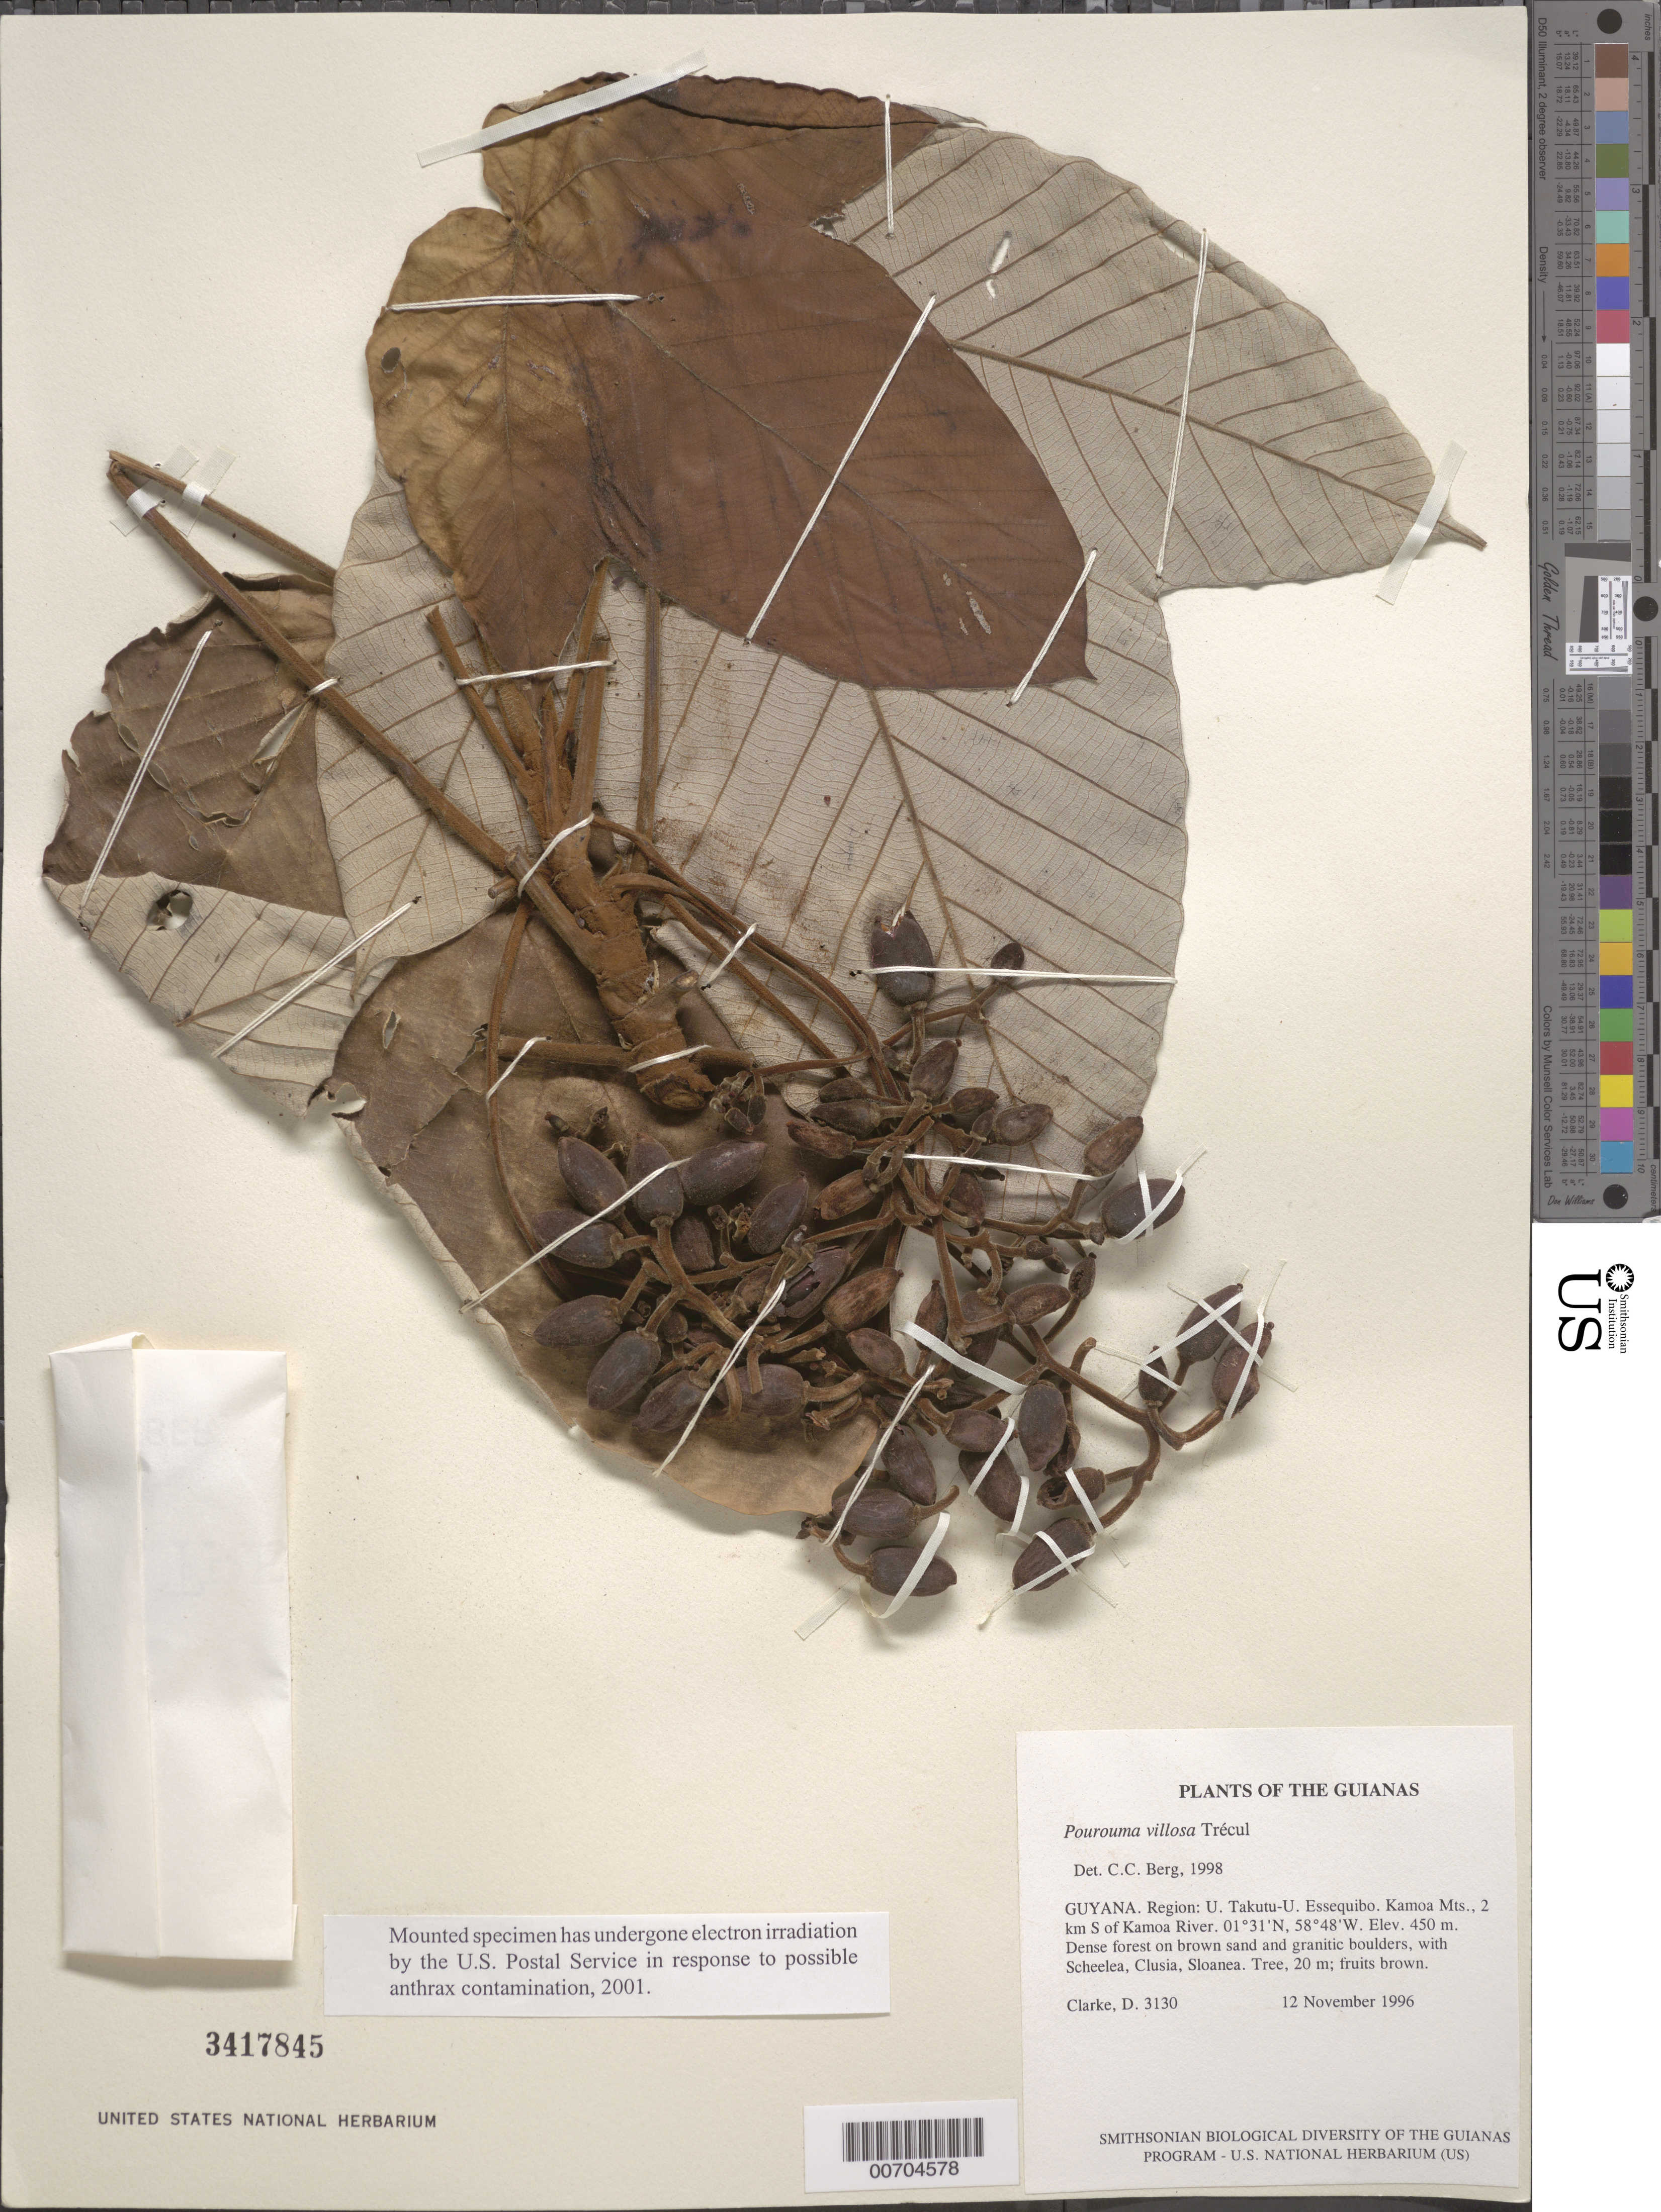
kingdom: Plantae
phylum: Tracheophyta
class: Magnoliopsida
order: Rosales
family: Urticaceae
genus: Pourouma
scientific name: Pourouma villosa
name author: Trécul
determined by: Berg, C. C.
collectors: H. D. Clarke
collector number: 3130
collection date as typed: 12 November 1996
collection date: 1996-11-12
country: Guyana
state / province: U. Takutu-U. Essequibo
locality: Kamoa Mts., 2 km S of Kamoa River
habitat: Dense forest on brown sand and granitic boulders, with Scheelea, Clusia, Sloanea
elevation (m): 450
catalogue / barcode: US 3417845